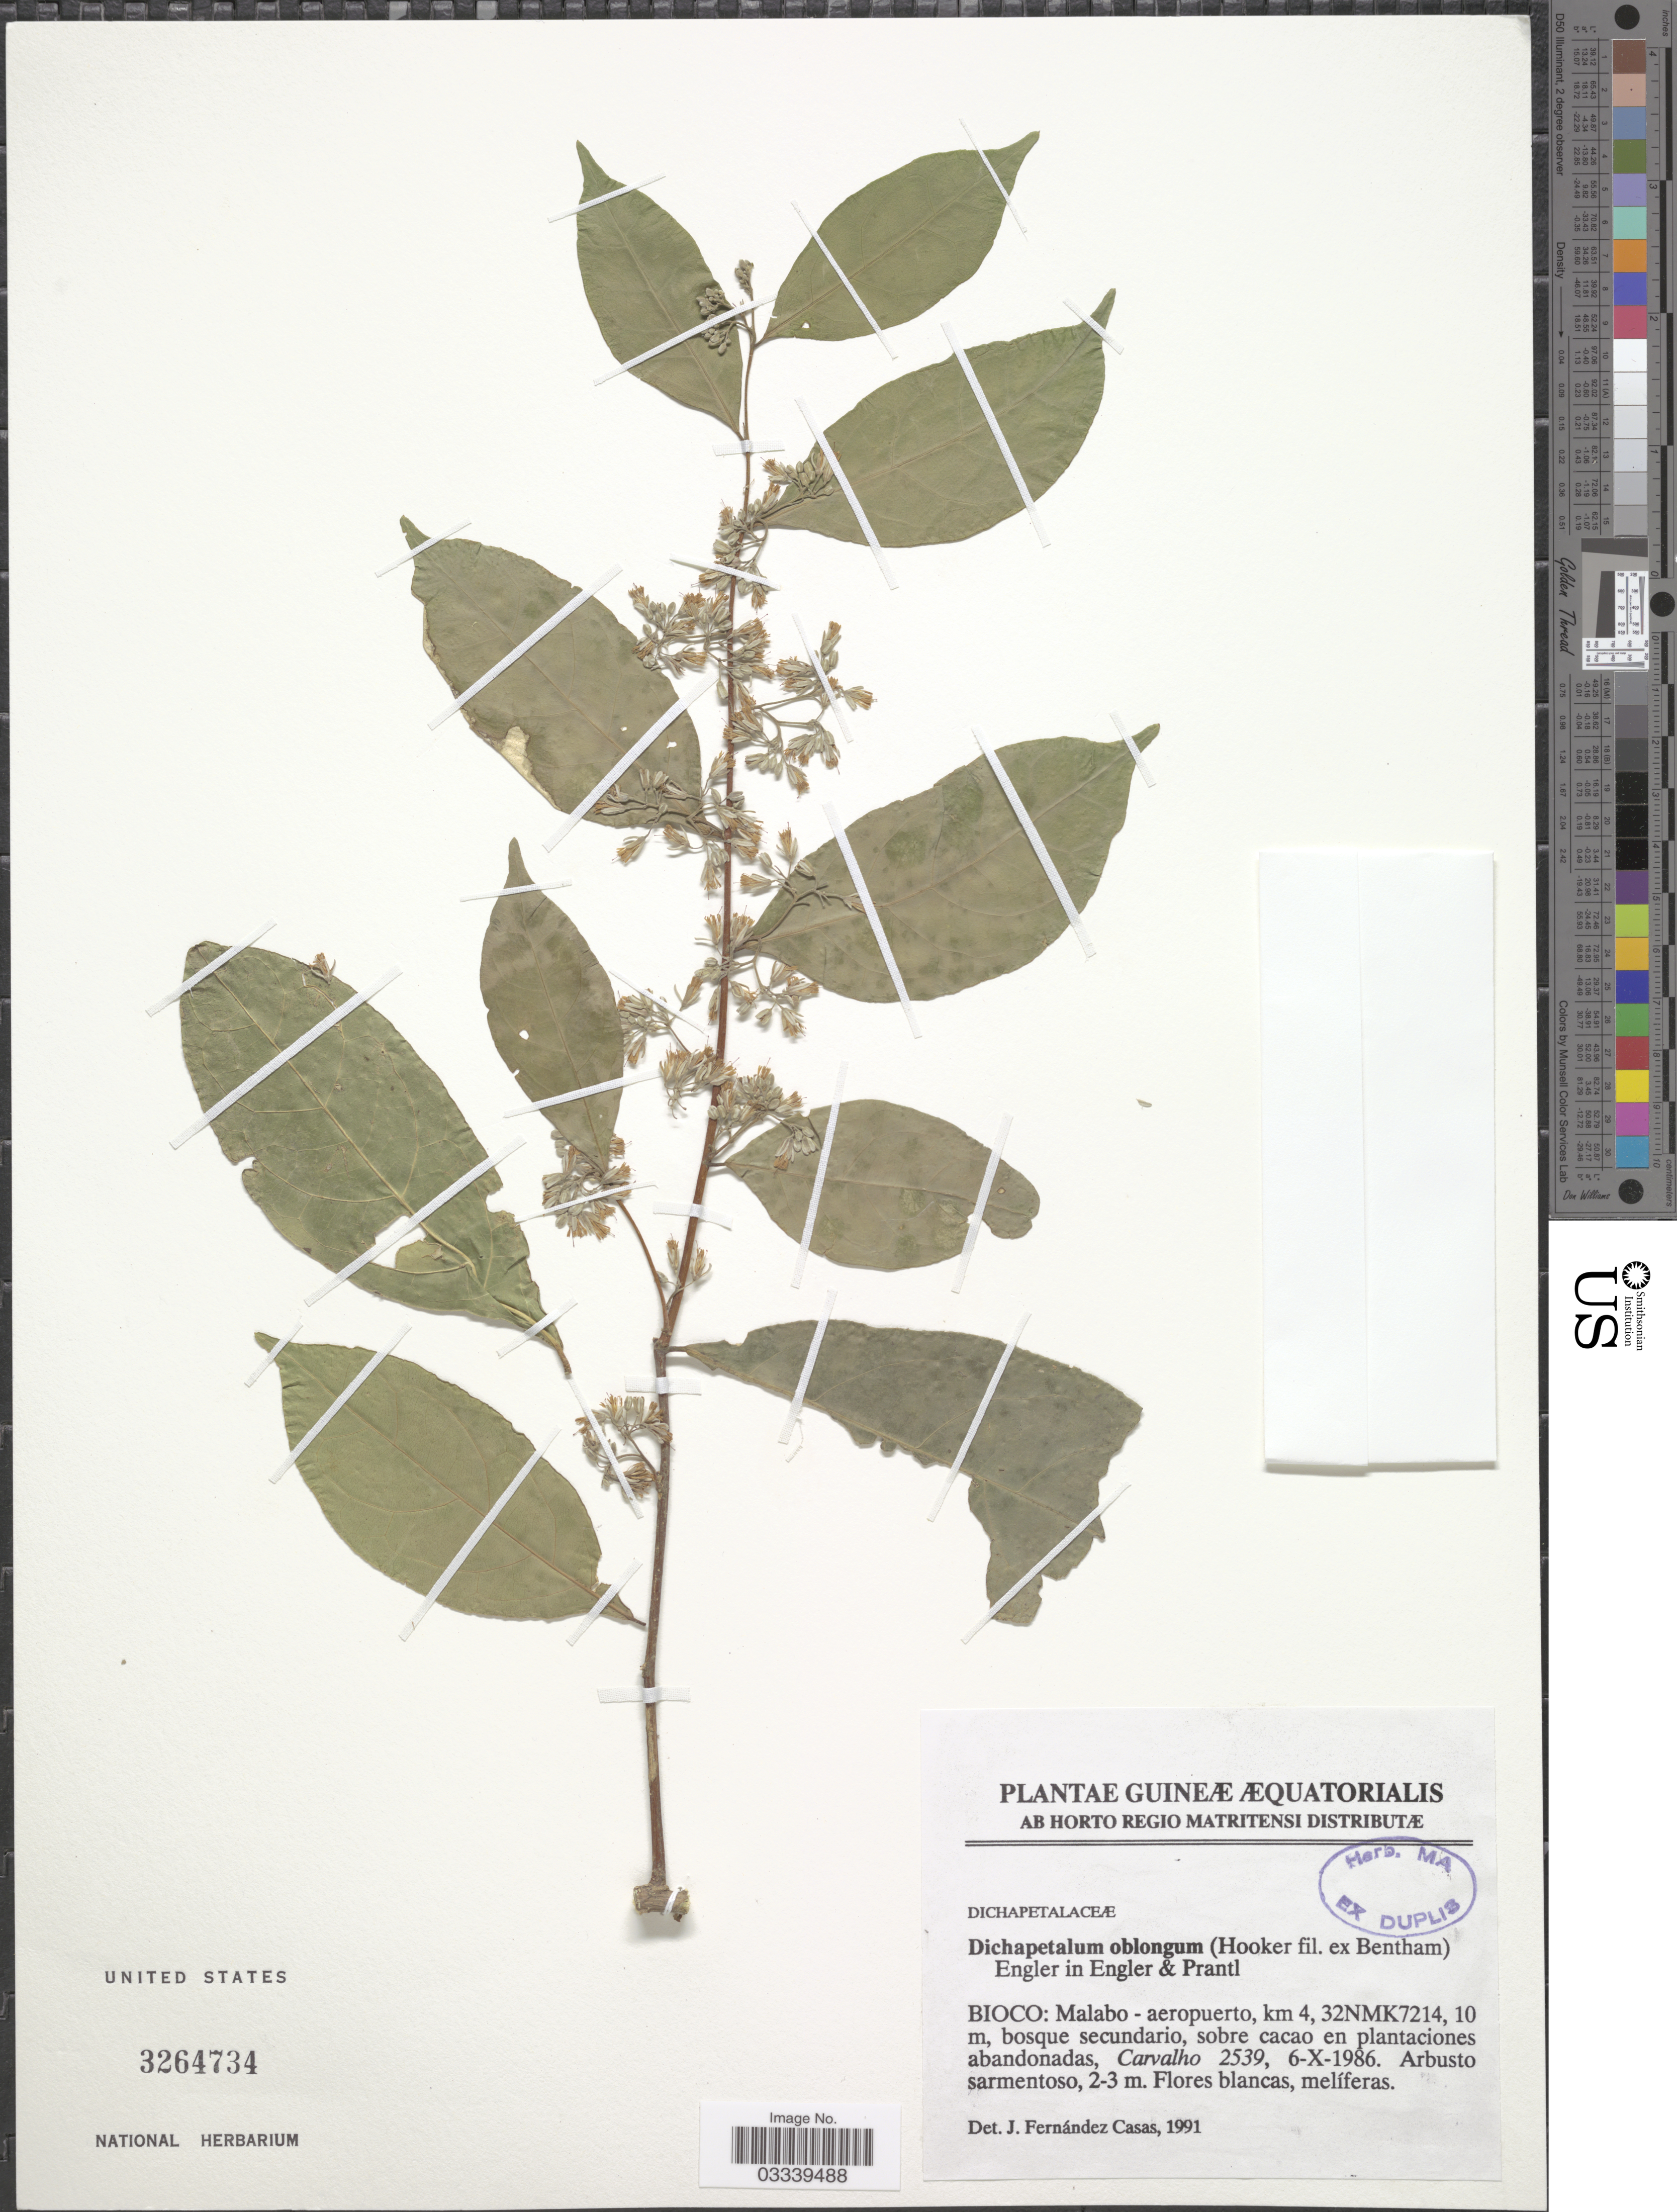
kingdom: Plantae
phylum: Tracheophyta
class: Magnoliopsida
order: Malpighiales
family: Dichapetalaceae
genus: Dichapetalum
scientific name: Dichapetalum oblongum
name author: (Hook. f.) Engl.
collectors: Carvalho, --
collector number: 2539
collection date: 1986-10-06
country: Equatorial Guinea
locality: Guineæ Æquatorialis. Bioco: Malabo-aeropuerto, km 4, 32NMK7214.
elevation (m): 10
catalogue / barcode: US 3264734